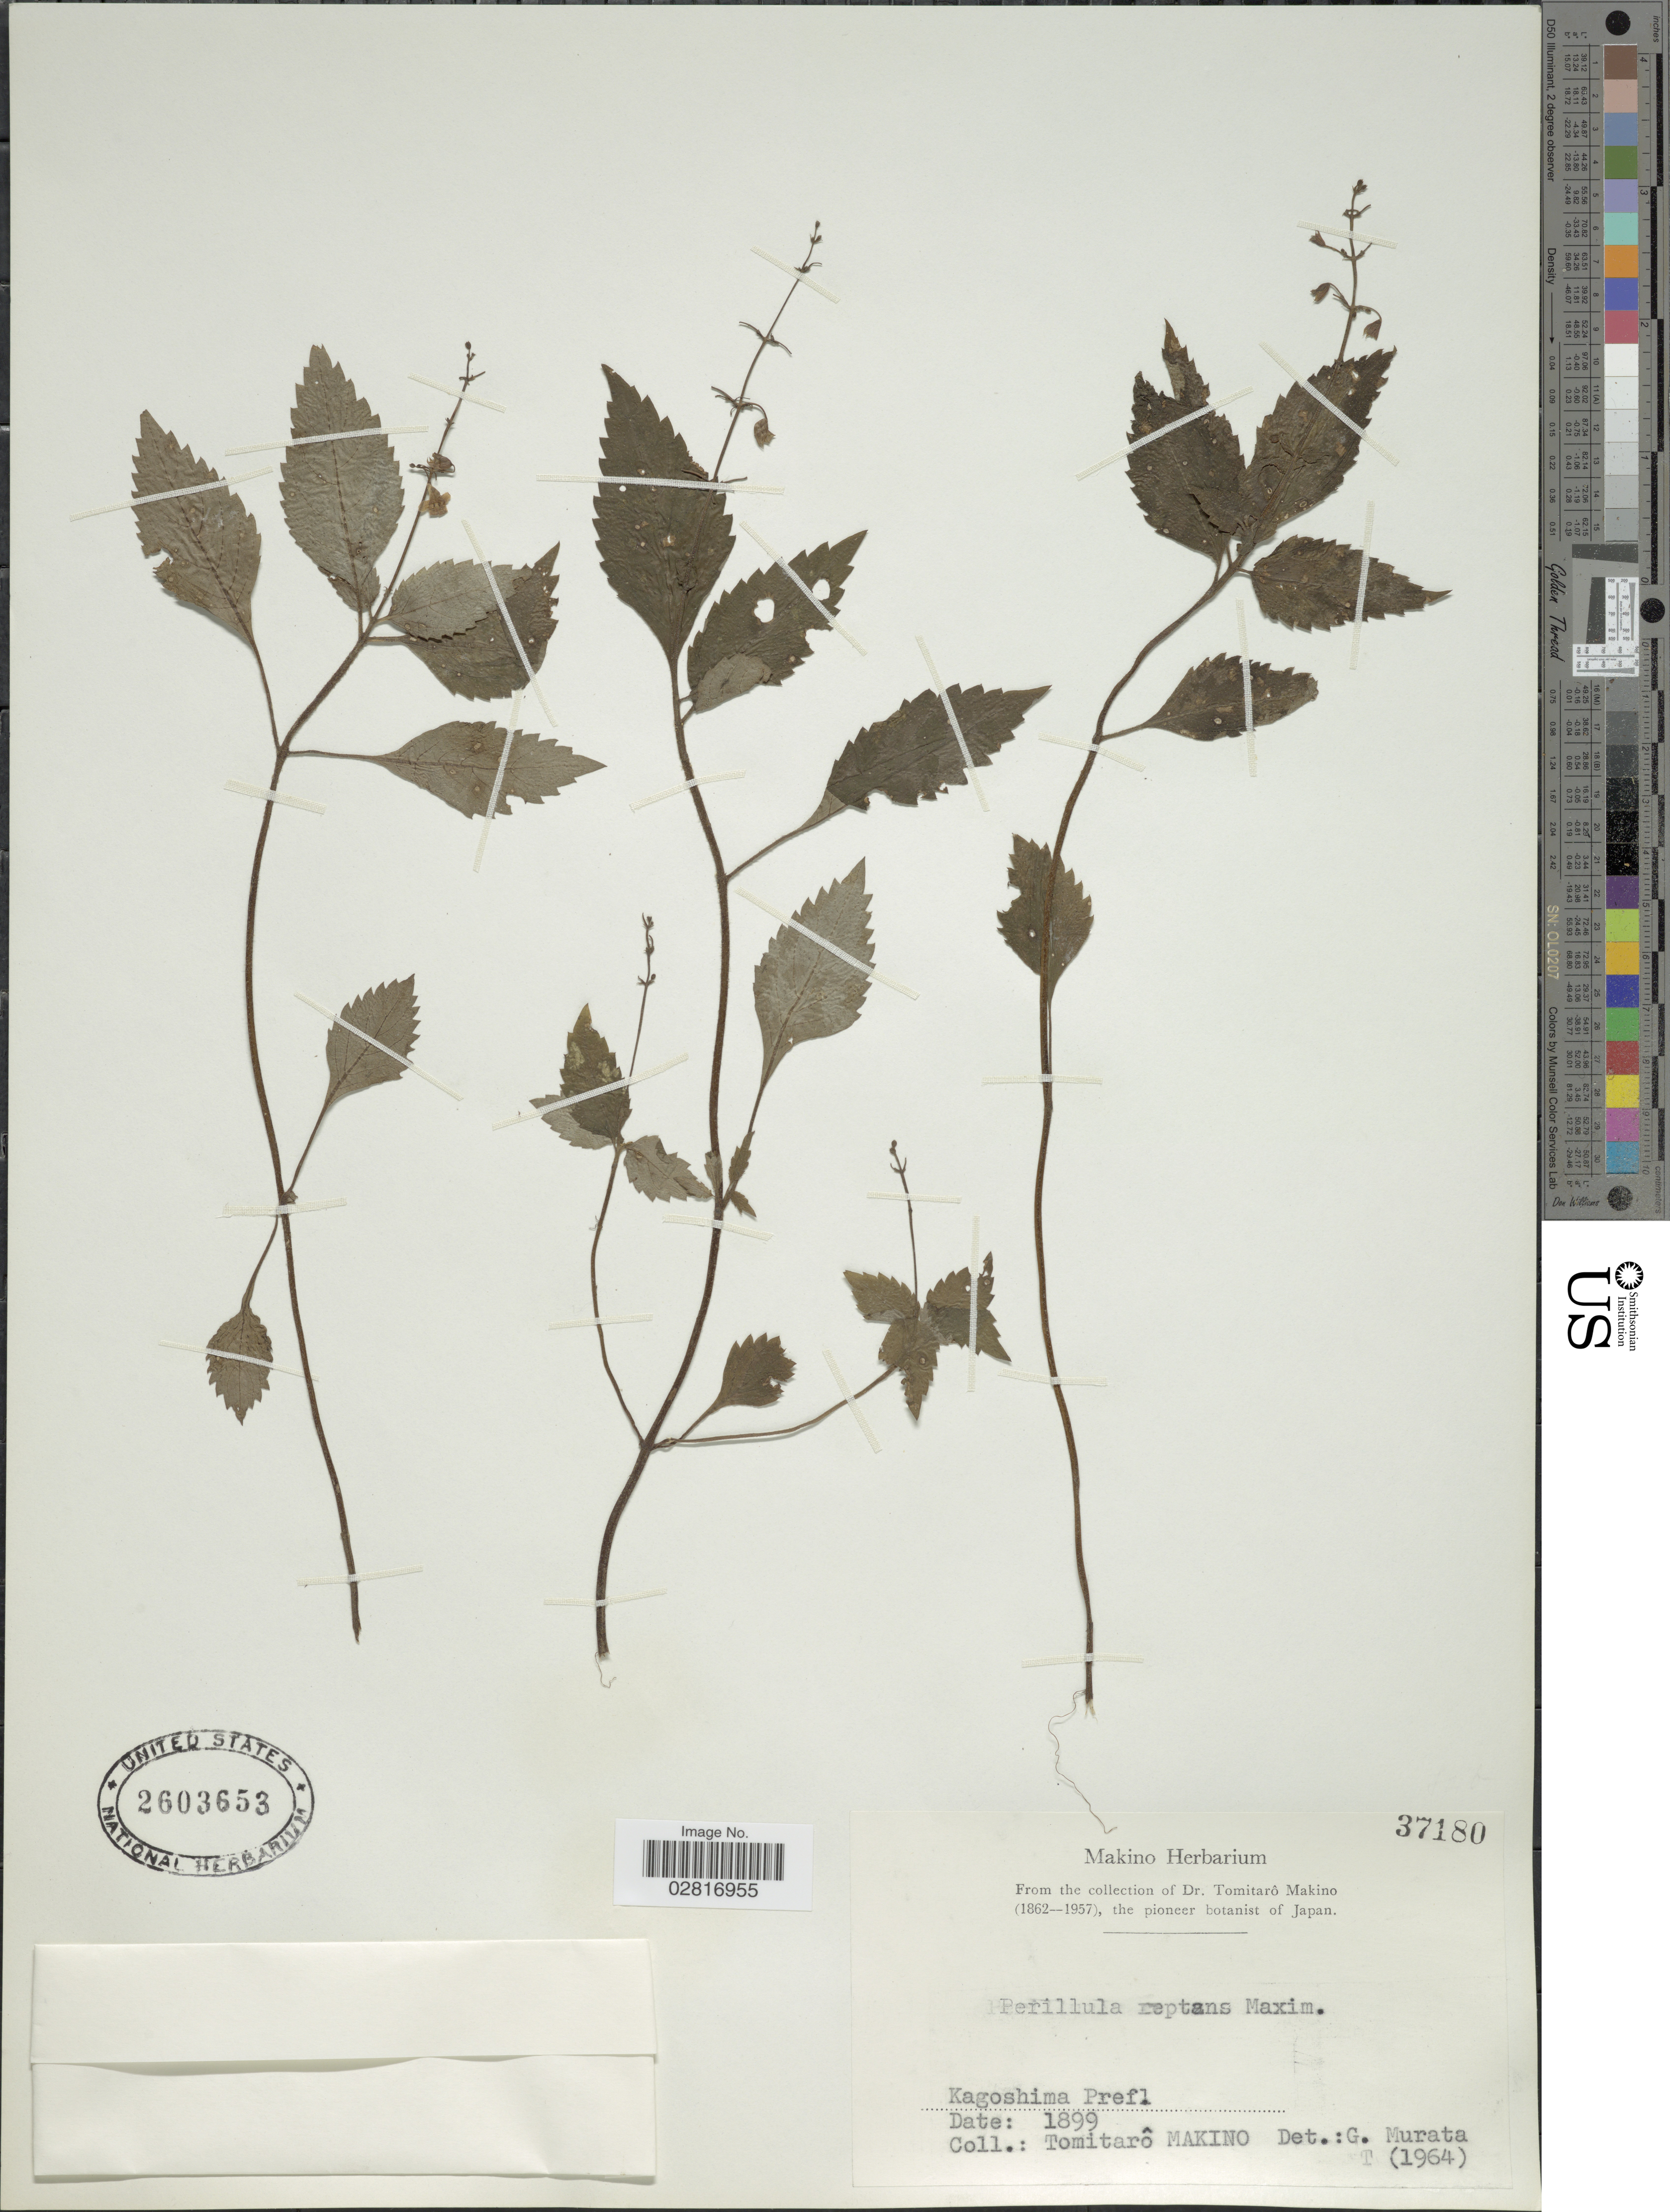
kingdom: Plantae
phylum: Tracheophyta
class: Magnoliopsida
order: Lamiales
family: Lamiaceae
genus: Perillula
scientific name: Perillula reptans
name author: Maxim.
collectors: T. Makino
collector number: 37180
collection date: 1899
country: Japan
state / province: Kagosima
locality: Kagoshima Prefl.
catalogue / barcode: US 2603653